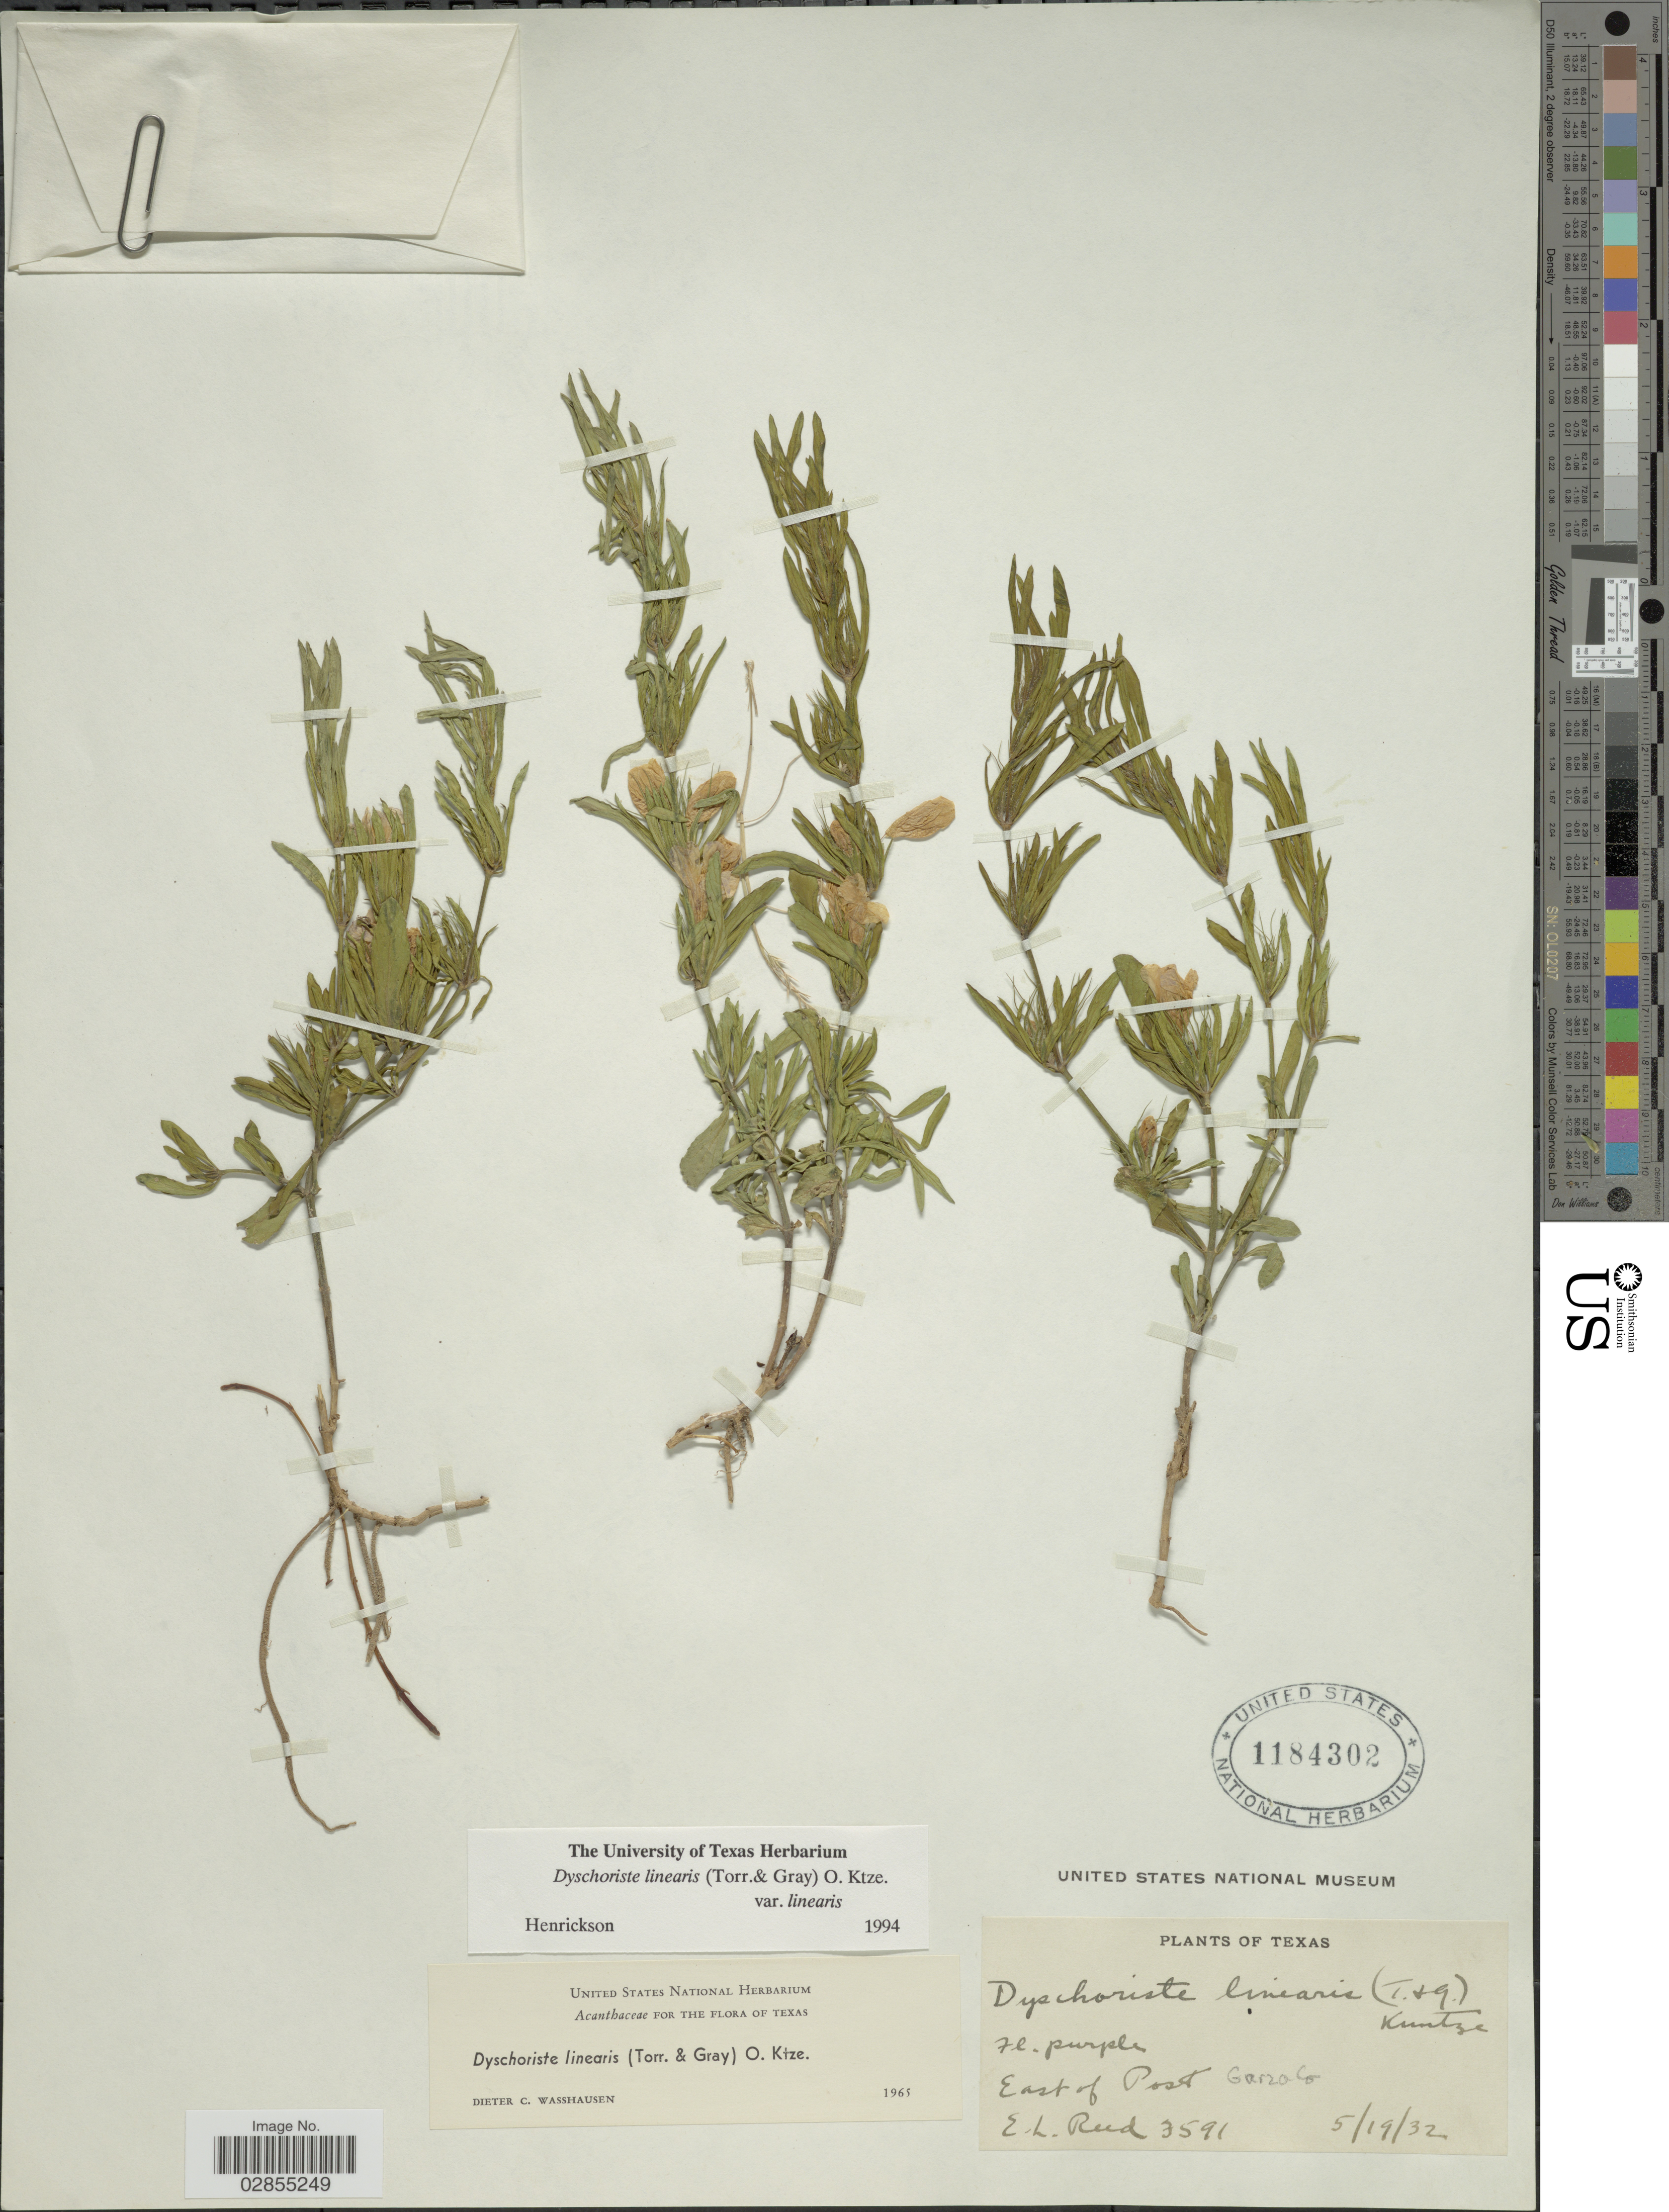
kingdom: Plantae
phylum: Tracheophyta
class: Magnoliopsida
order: Lamiales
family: Acanthaceae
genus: Dyschoriste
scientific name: Dyschoriste linearis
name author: (Torr. & A. Gray) Kuntze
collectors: E. Reed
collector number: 3591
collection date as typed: Transcribed d/m/y: 19/5/32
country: United States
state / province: Texas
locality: East of Post Garzalo.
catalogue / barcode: US 1184302